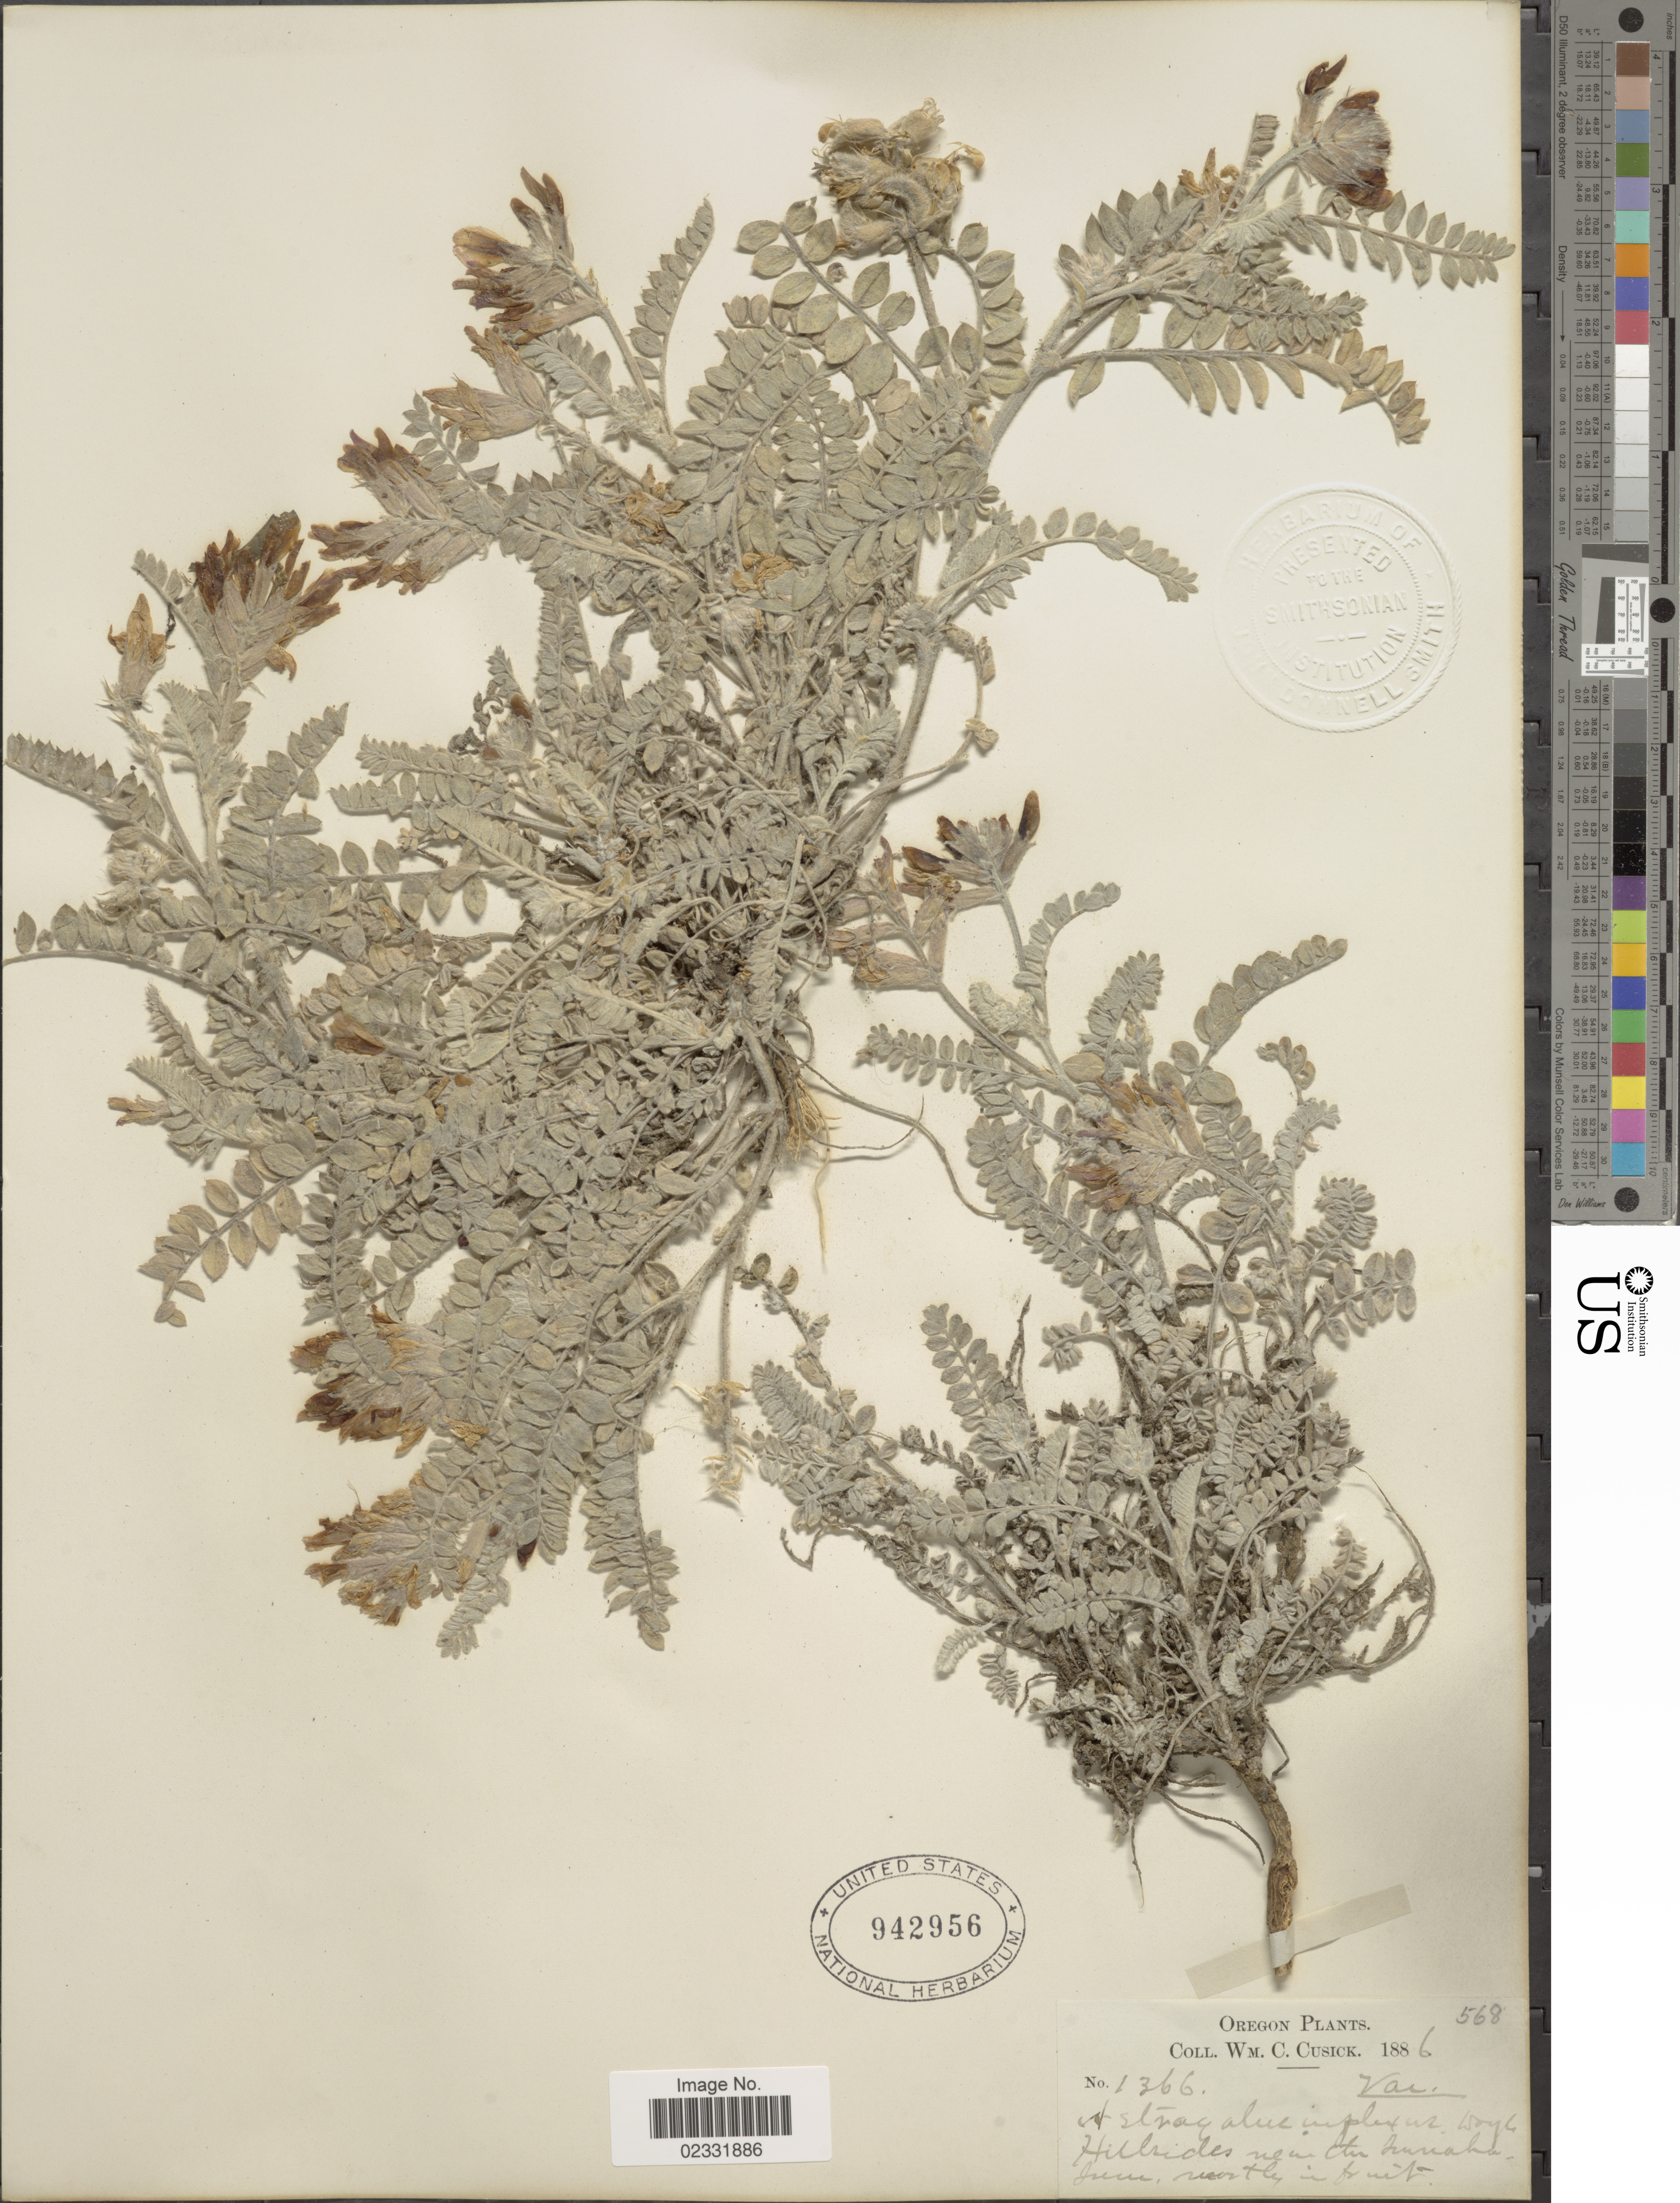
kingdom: Plantae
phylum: Tracheophyta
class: Magnoliopsida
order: Fabales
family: Fabaceae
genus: Astragalus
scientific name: Astragalus inflexus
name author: Douglas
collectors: W. C. Cusick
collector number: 1366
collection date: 1886-06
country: United States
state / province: Oregon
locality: Hillsides near the Imnaha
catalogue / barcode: US 942956